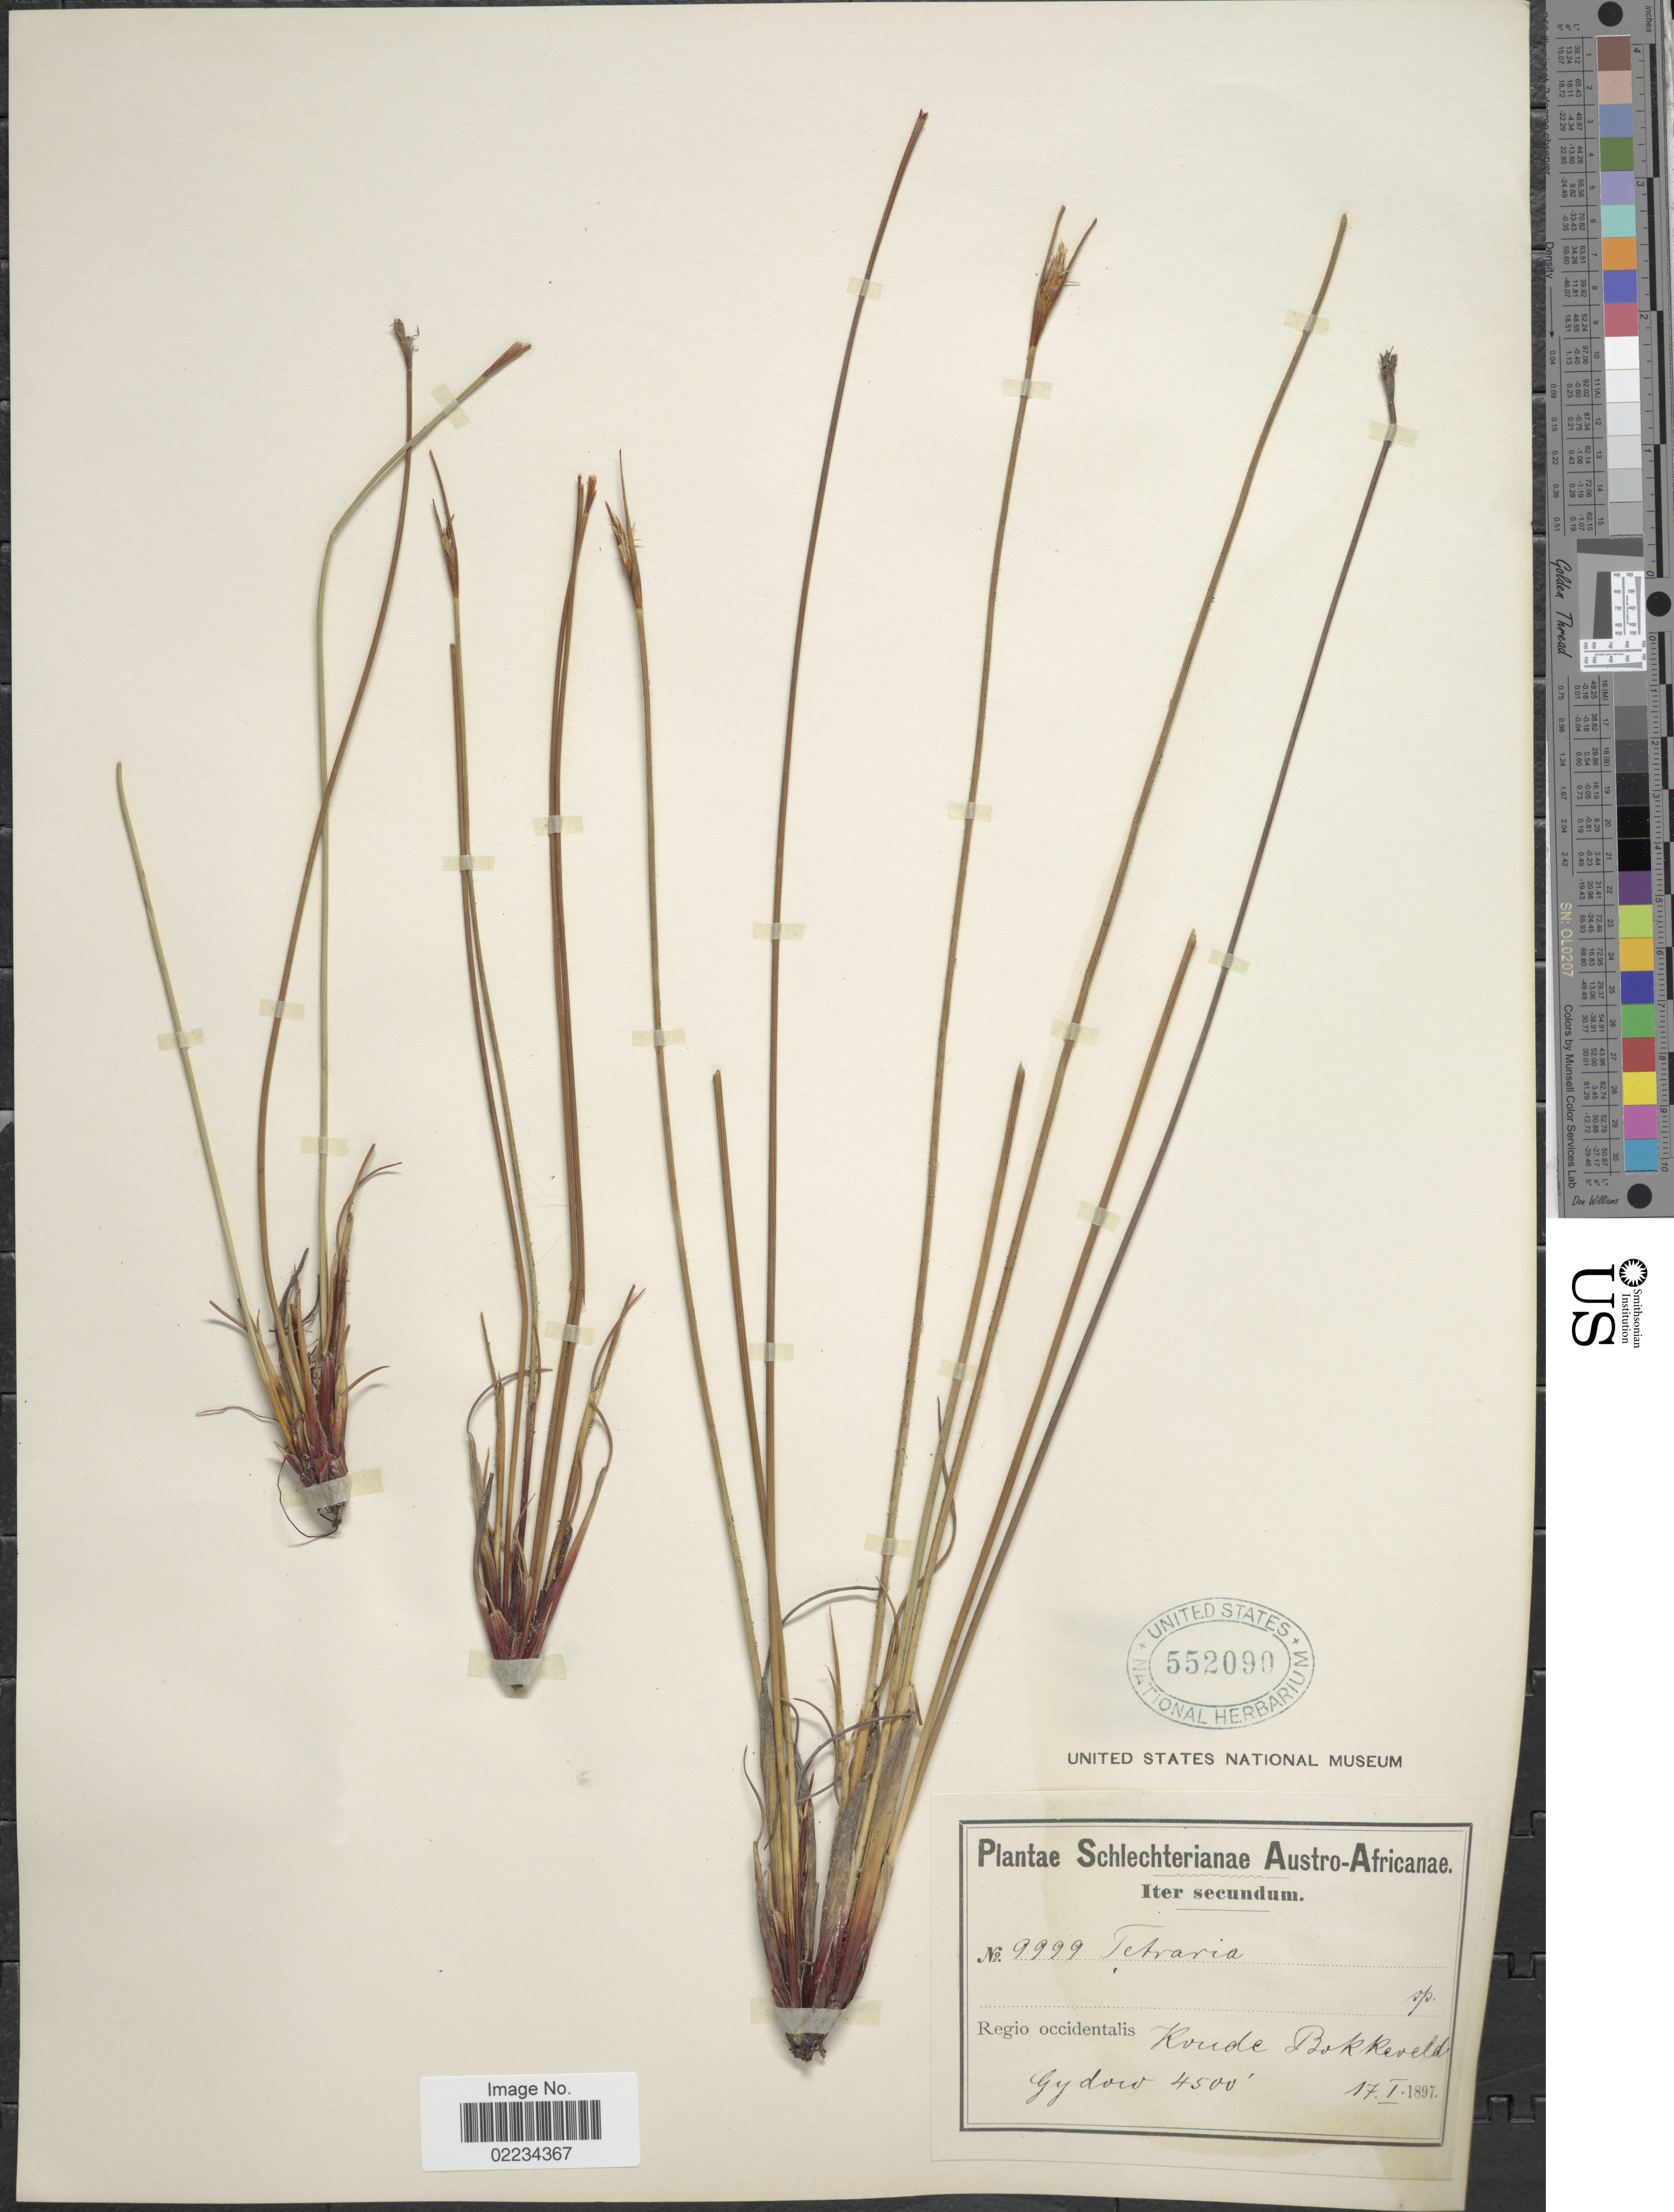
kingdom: Plantae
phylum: Tracheophyta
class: Liliopsida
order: Poales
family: Cyperaceae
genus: Schoenus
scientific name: Schoenus pictus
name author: (Boeckeler) Kuntze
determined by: Strong, Mark T., (BOT), Smithsonian Institution - National Museum of Natural History (UNITED STATES)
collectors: Schlechter, --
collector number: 9999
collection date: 1897-01-17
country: South Africa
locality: Austro-Africanae, Iter secundum, Regio occidentalis Koude Bokkeveld, Gydow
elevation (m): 1372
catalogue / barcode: US 552090